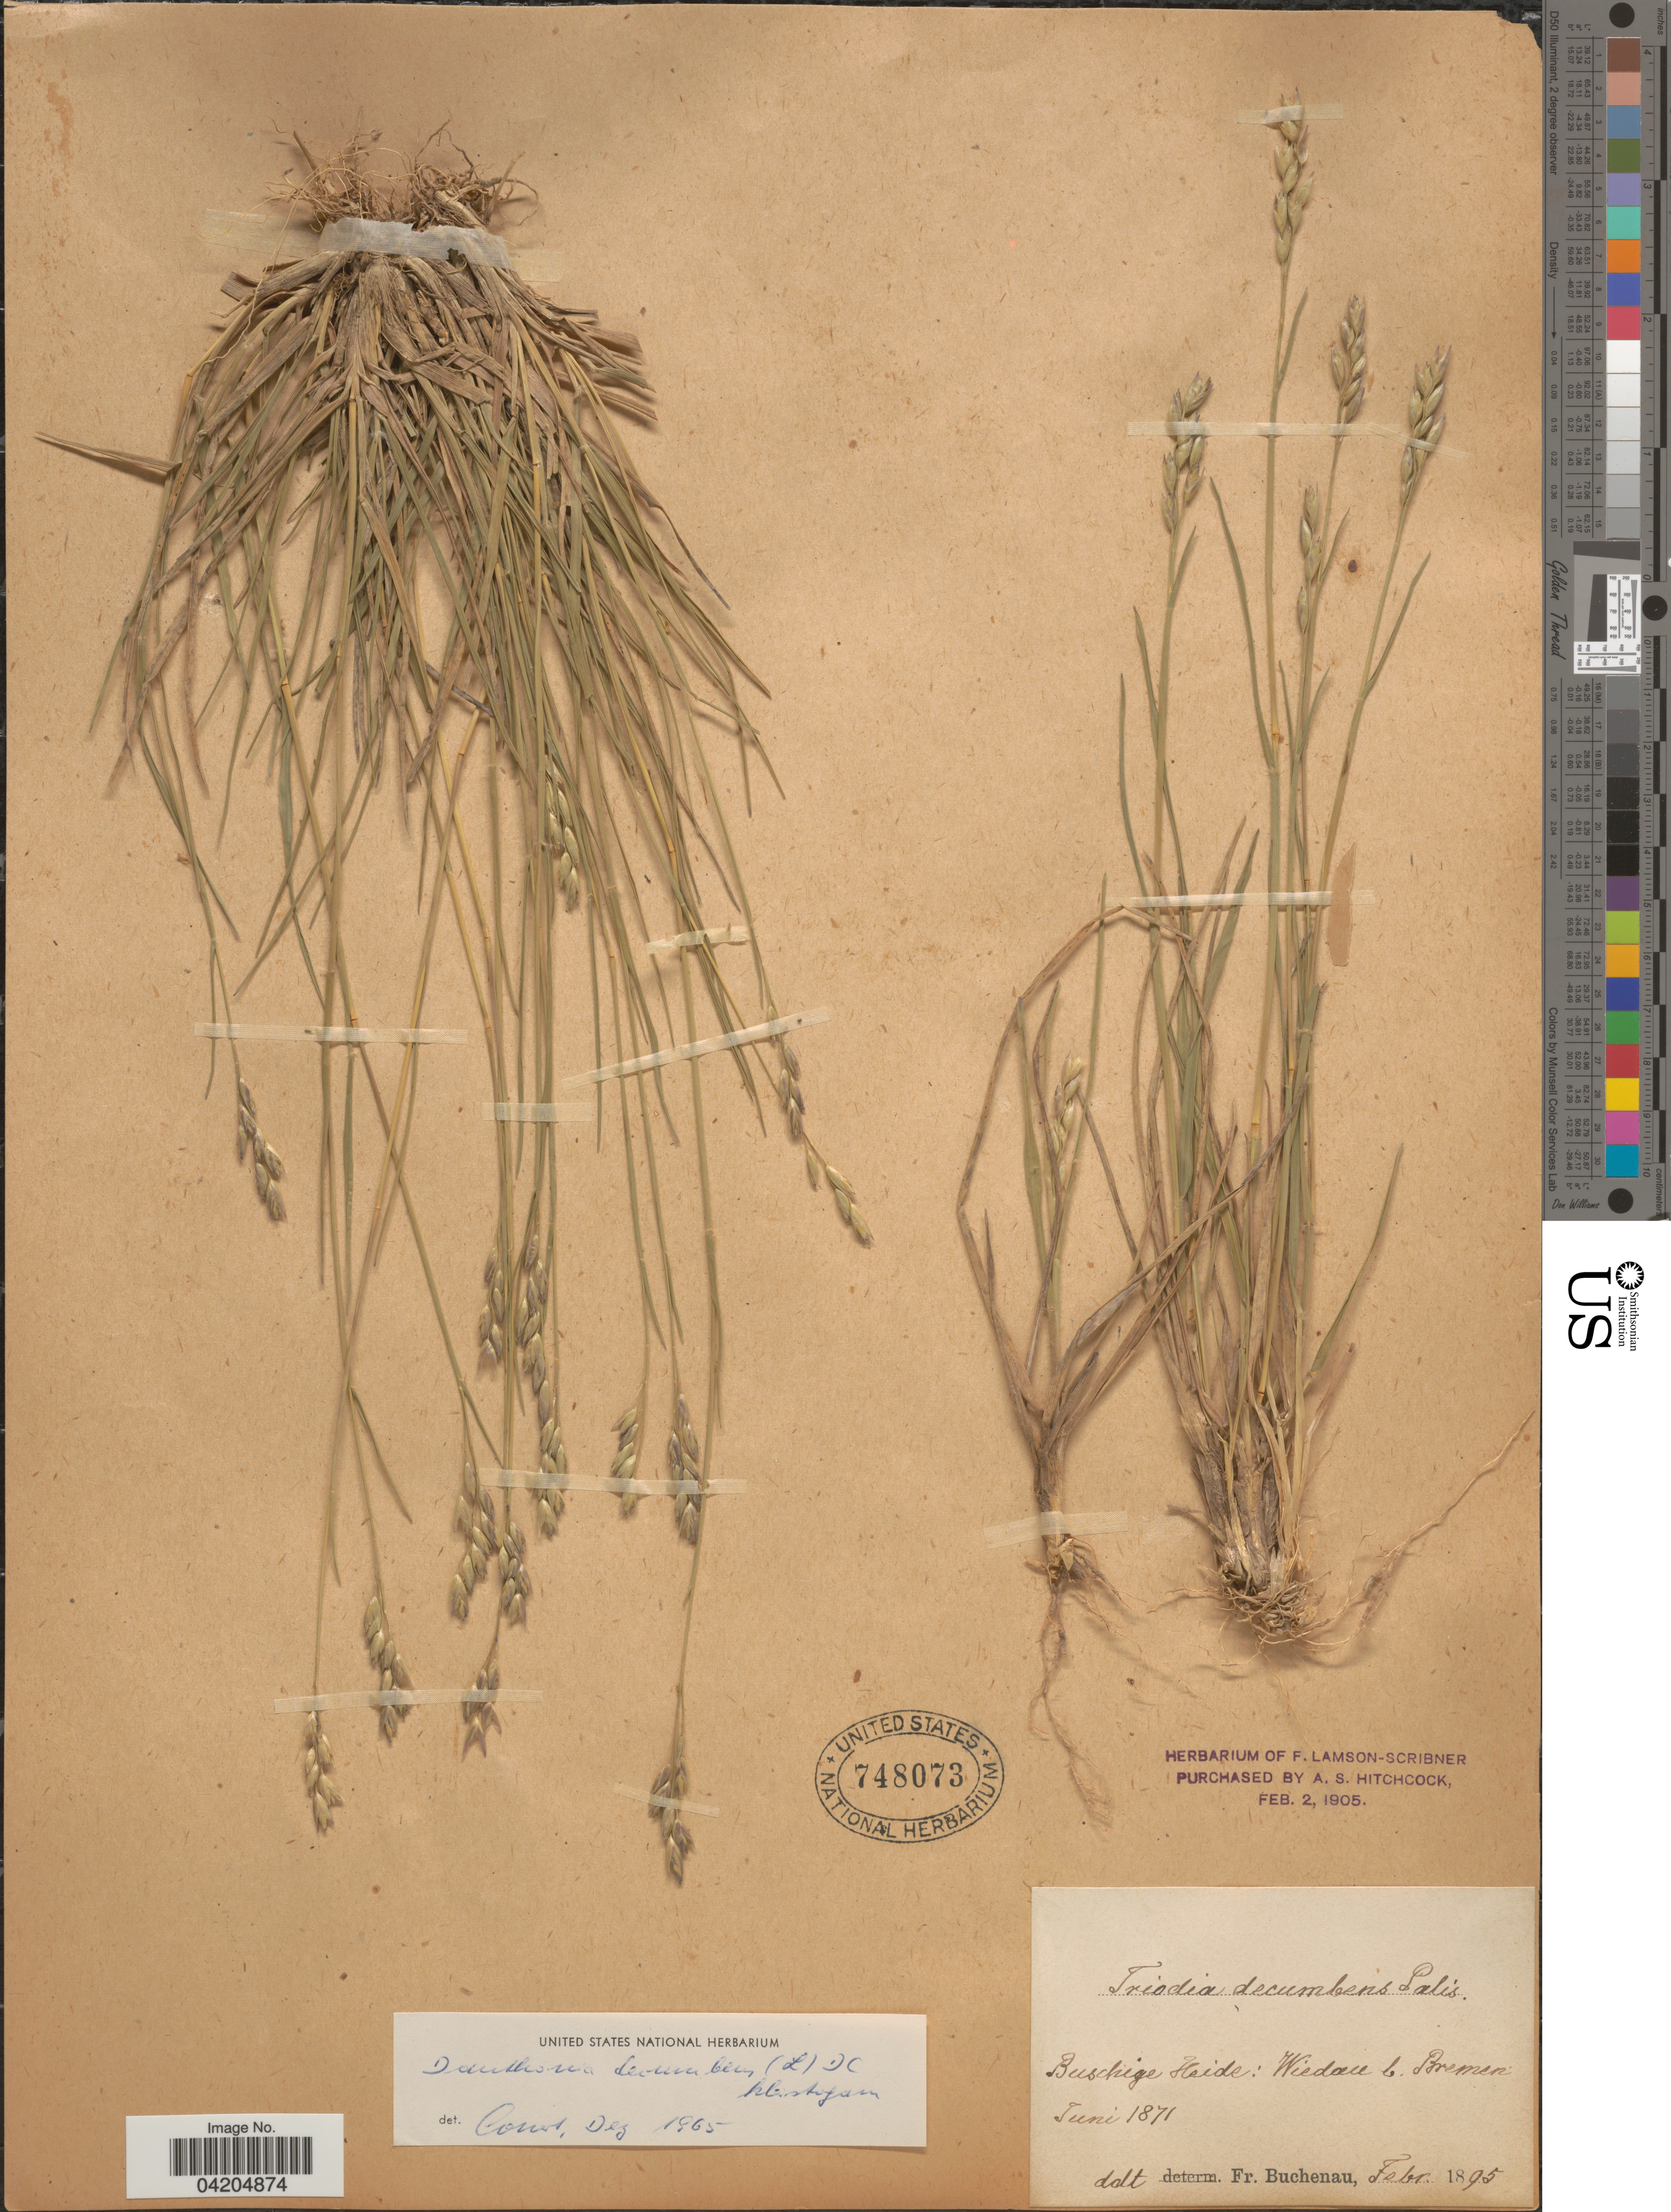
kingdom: Plantae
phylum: Tracheophyta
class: Liliopsida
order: Poales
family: Poaceae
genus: Danthonia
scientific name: Danthonia decumbens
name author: (L.) DC.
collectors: ex herb. F. Lamson Scribner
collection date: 1871-06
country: Germany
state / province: Bremen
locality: Buschige Heide: Wiedau.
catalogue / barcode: US 748073